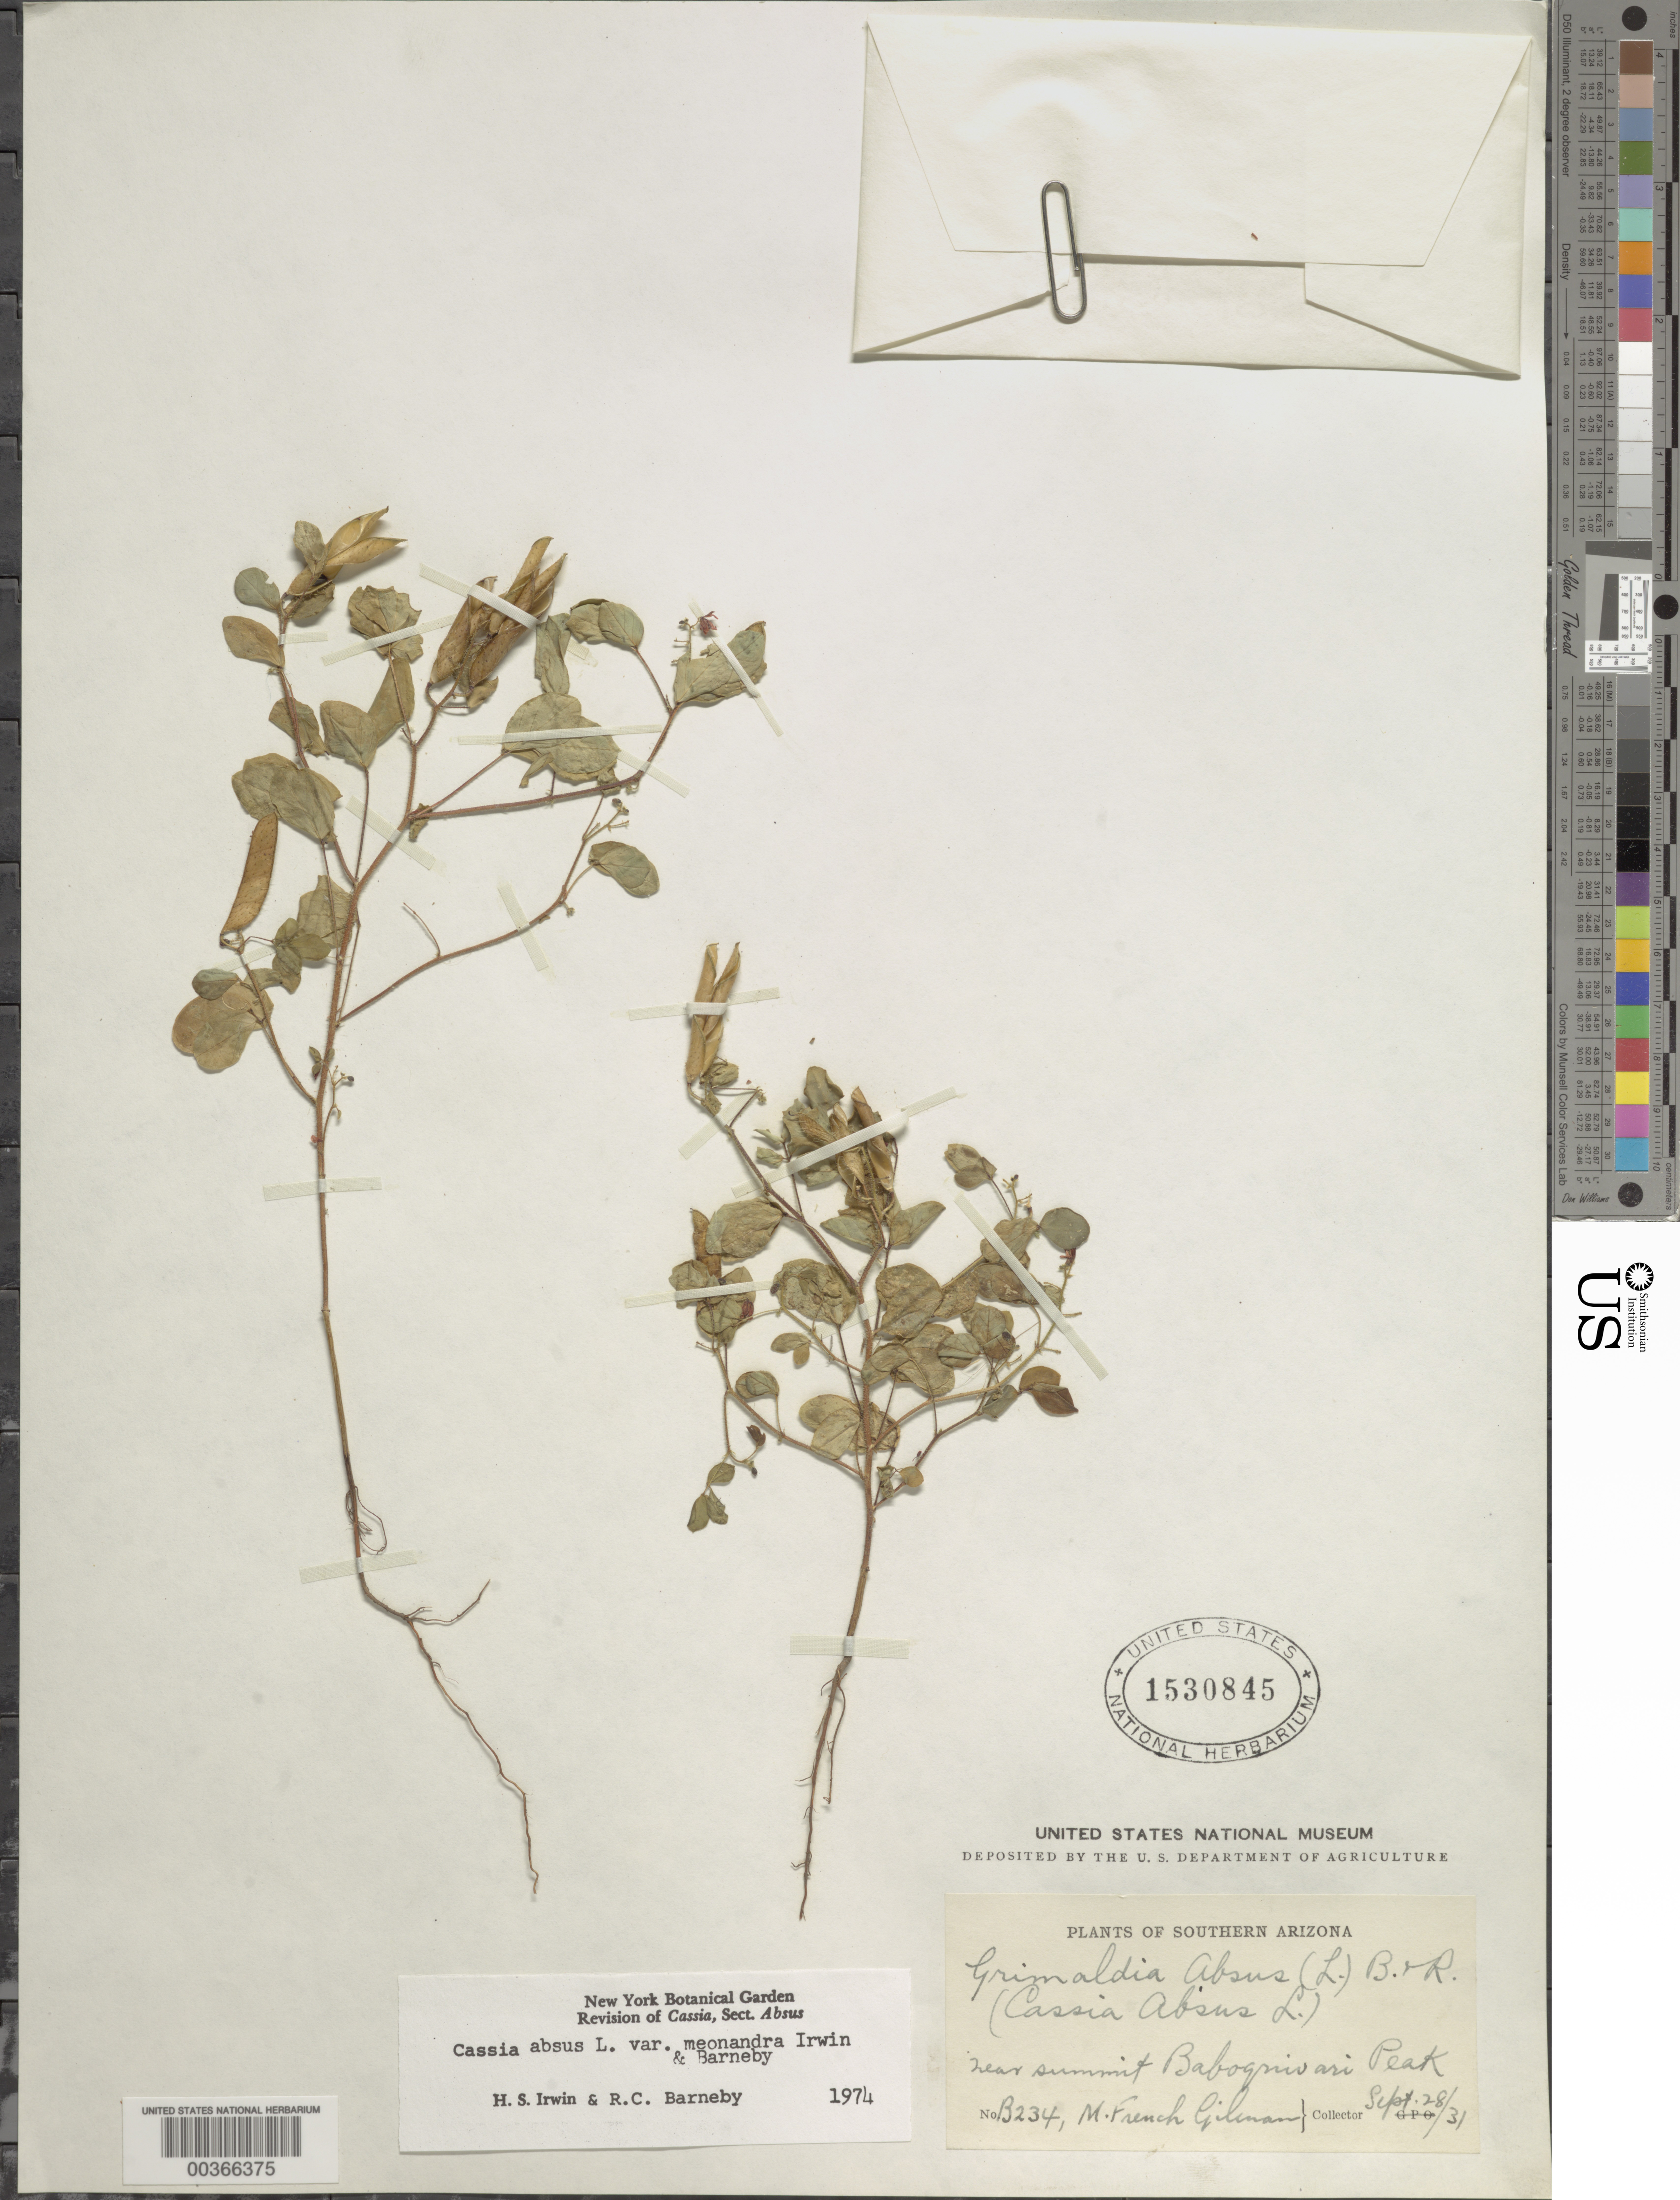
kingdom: Plantae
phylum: Tracheophyta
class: Magnoliopsida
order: Fabales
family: Fabaceae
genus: Chamaecrista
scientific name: Chamaecrista absus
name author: (L.) H.S. Irwin & Barneby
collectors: M. F. Gilman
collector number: B234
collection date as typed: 28 Sep 1931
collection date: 1931-09-28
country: United States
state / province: Arizona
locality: Near summit babogniari park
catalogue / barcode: US 1530845